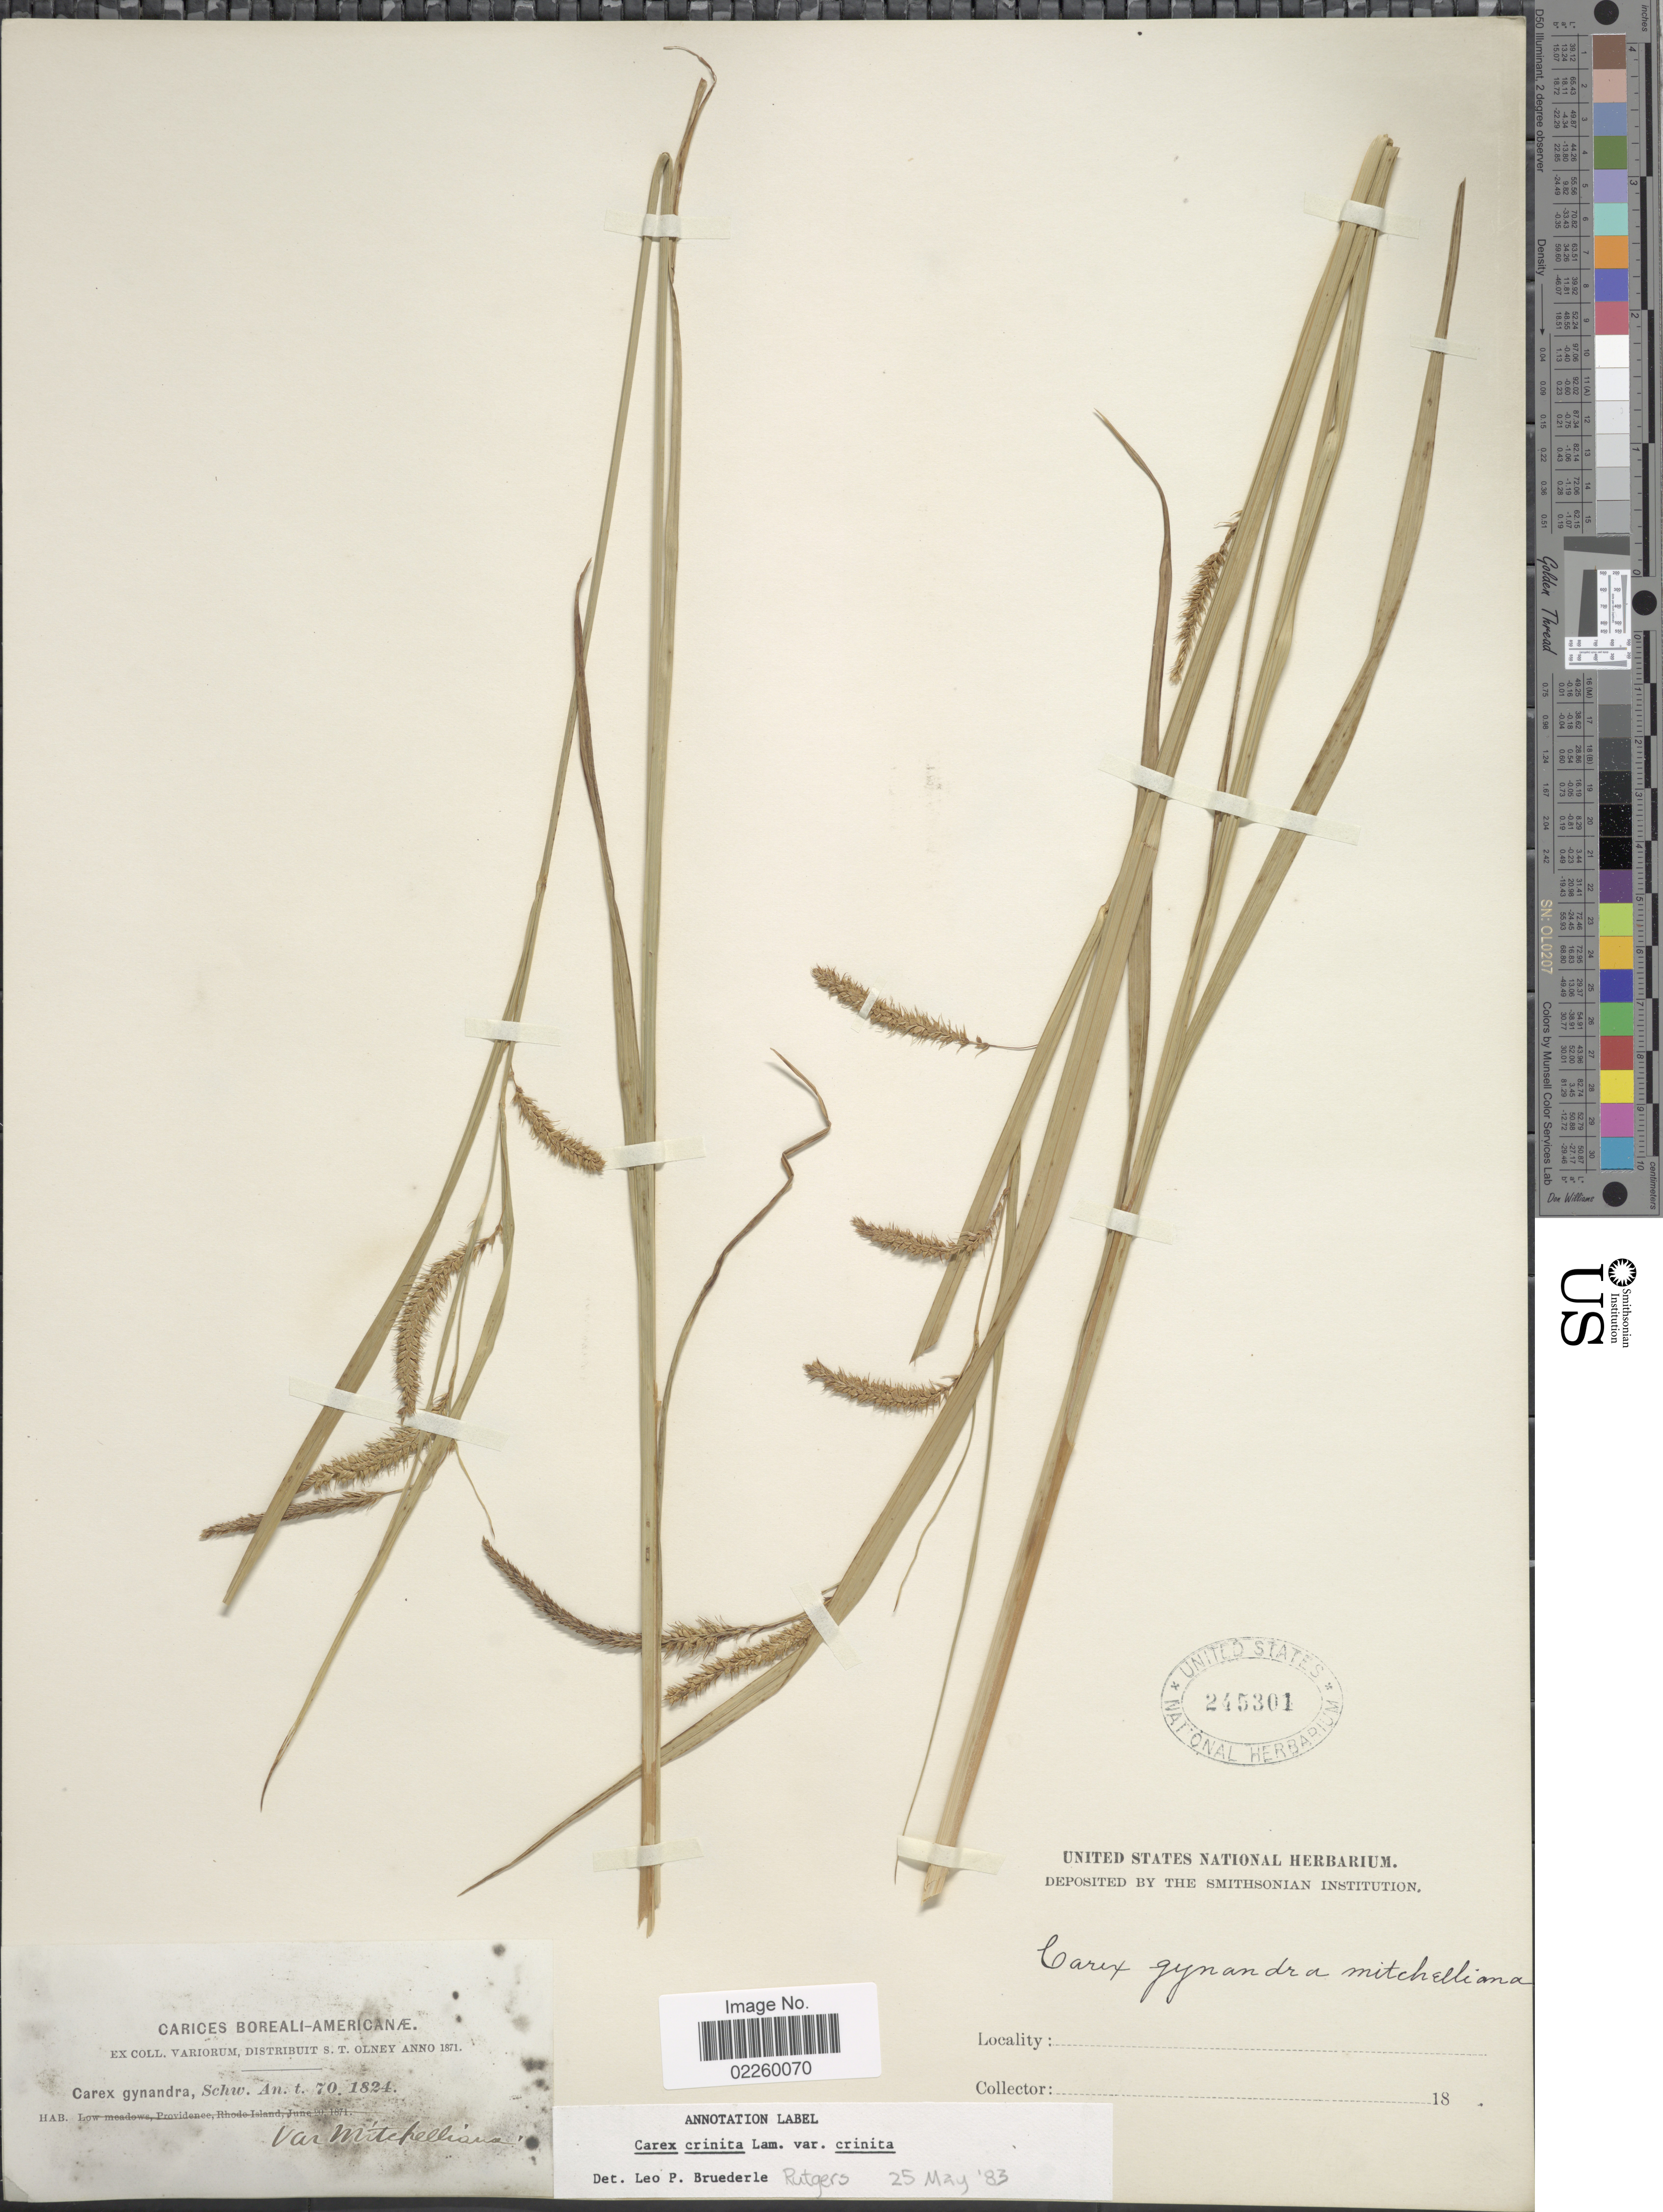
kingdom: Plantae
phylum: Tracheophyta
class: Liliopsida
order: Poales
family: Cyperaceae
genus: Carex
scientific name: Carex crinita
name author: Lam.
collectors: S. Olney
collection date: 1871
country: United States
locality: Boreali-Americanae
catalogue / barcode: US 245301